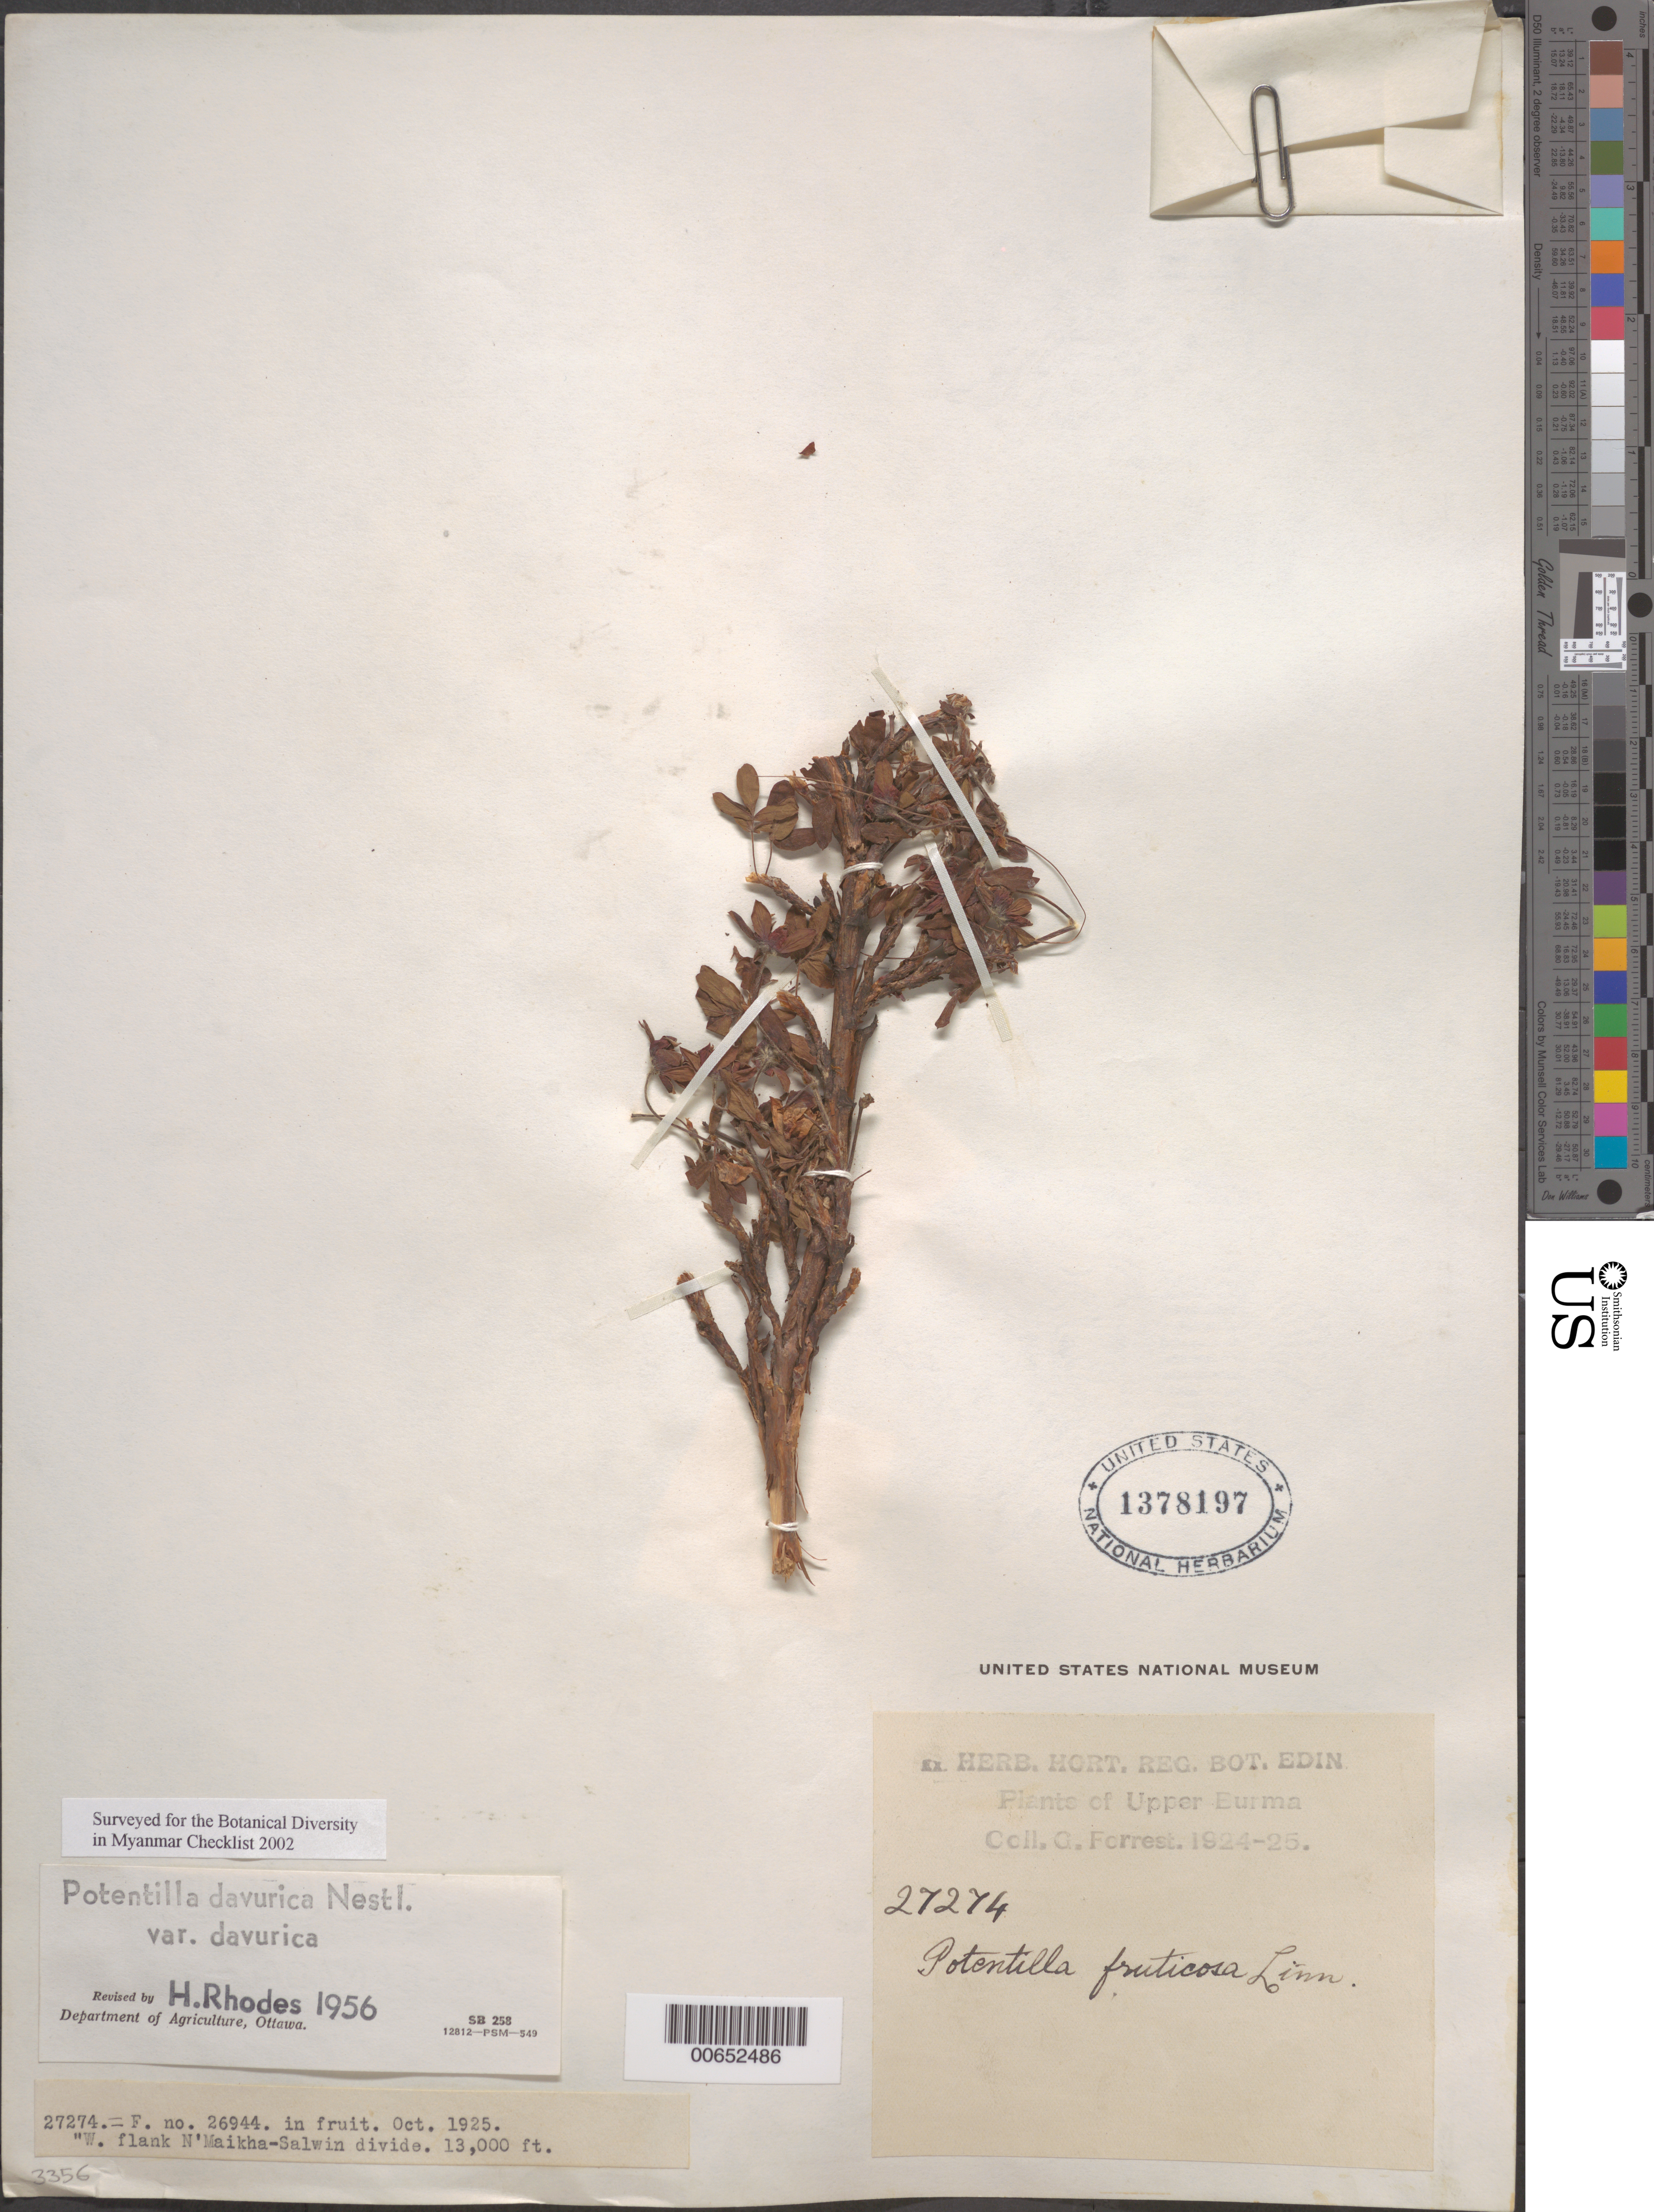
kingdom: Plantae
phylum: Tracheophyta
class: Magnoliopsida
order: Rosales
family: Rosaceae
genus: Dasiphora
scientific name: Dasiphora glabrata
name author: (Willd. ex Schltdl.) Soják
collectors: G. Forrest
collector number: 27274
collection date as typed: Oct 1925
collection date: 1925-10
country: Myanmar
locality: Upper Burma, W flank of N'Maikha-Salwin Divide.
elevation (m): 3962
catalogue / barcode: US 1378197